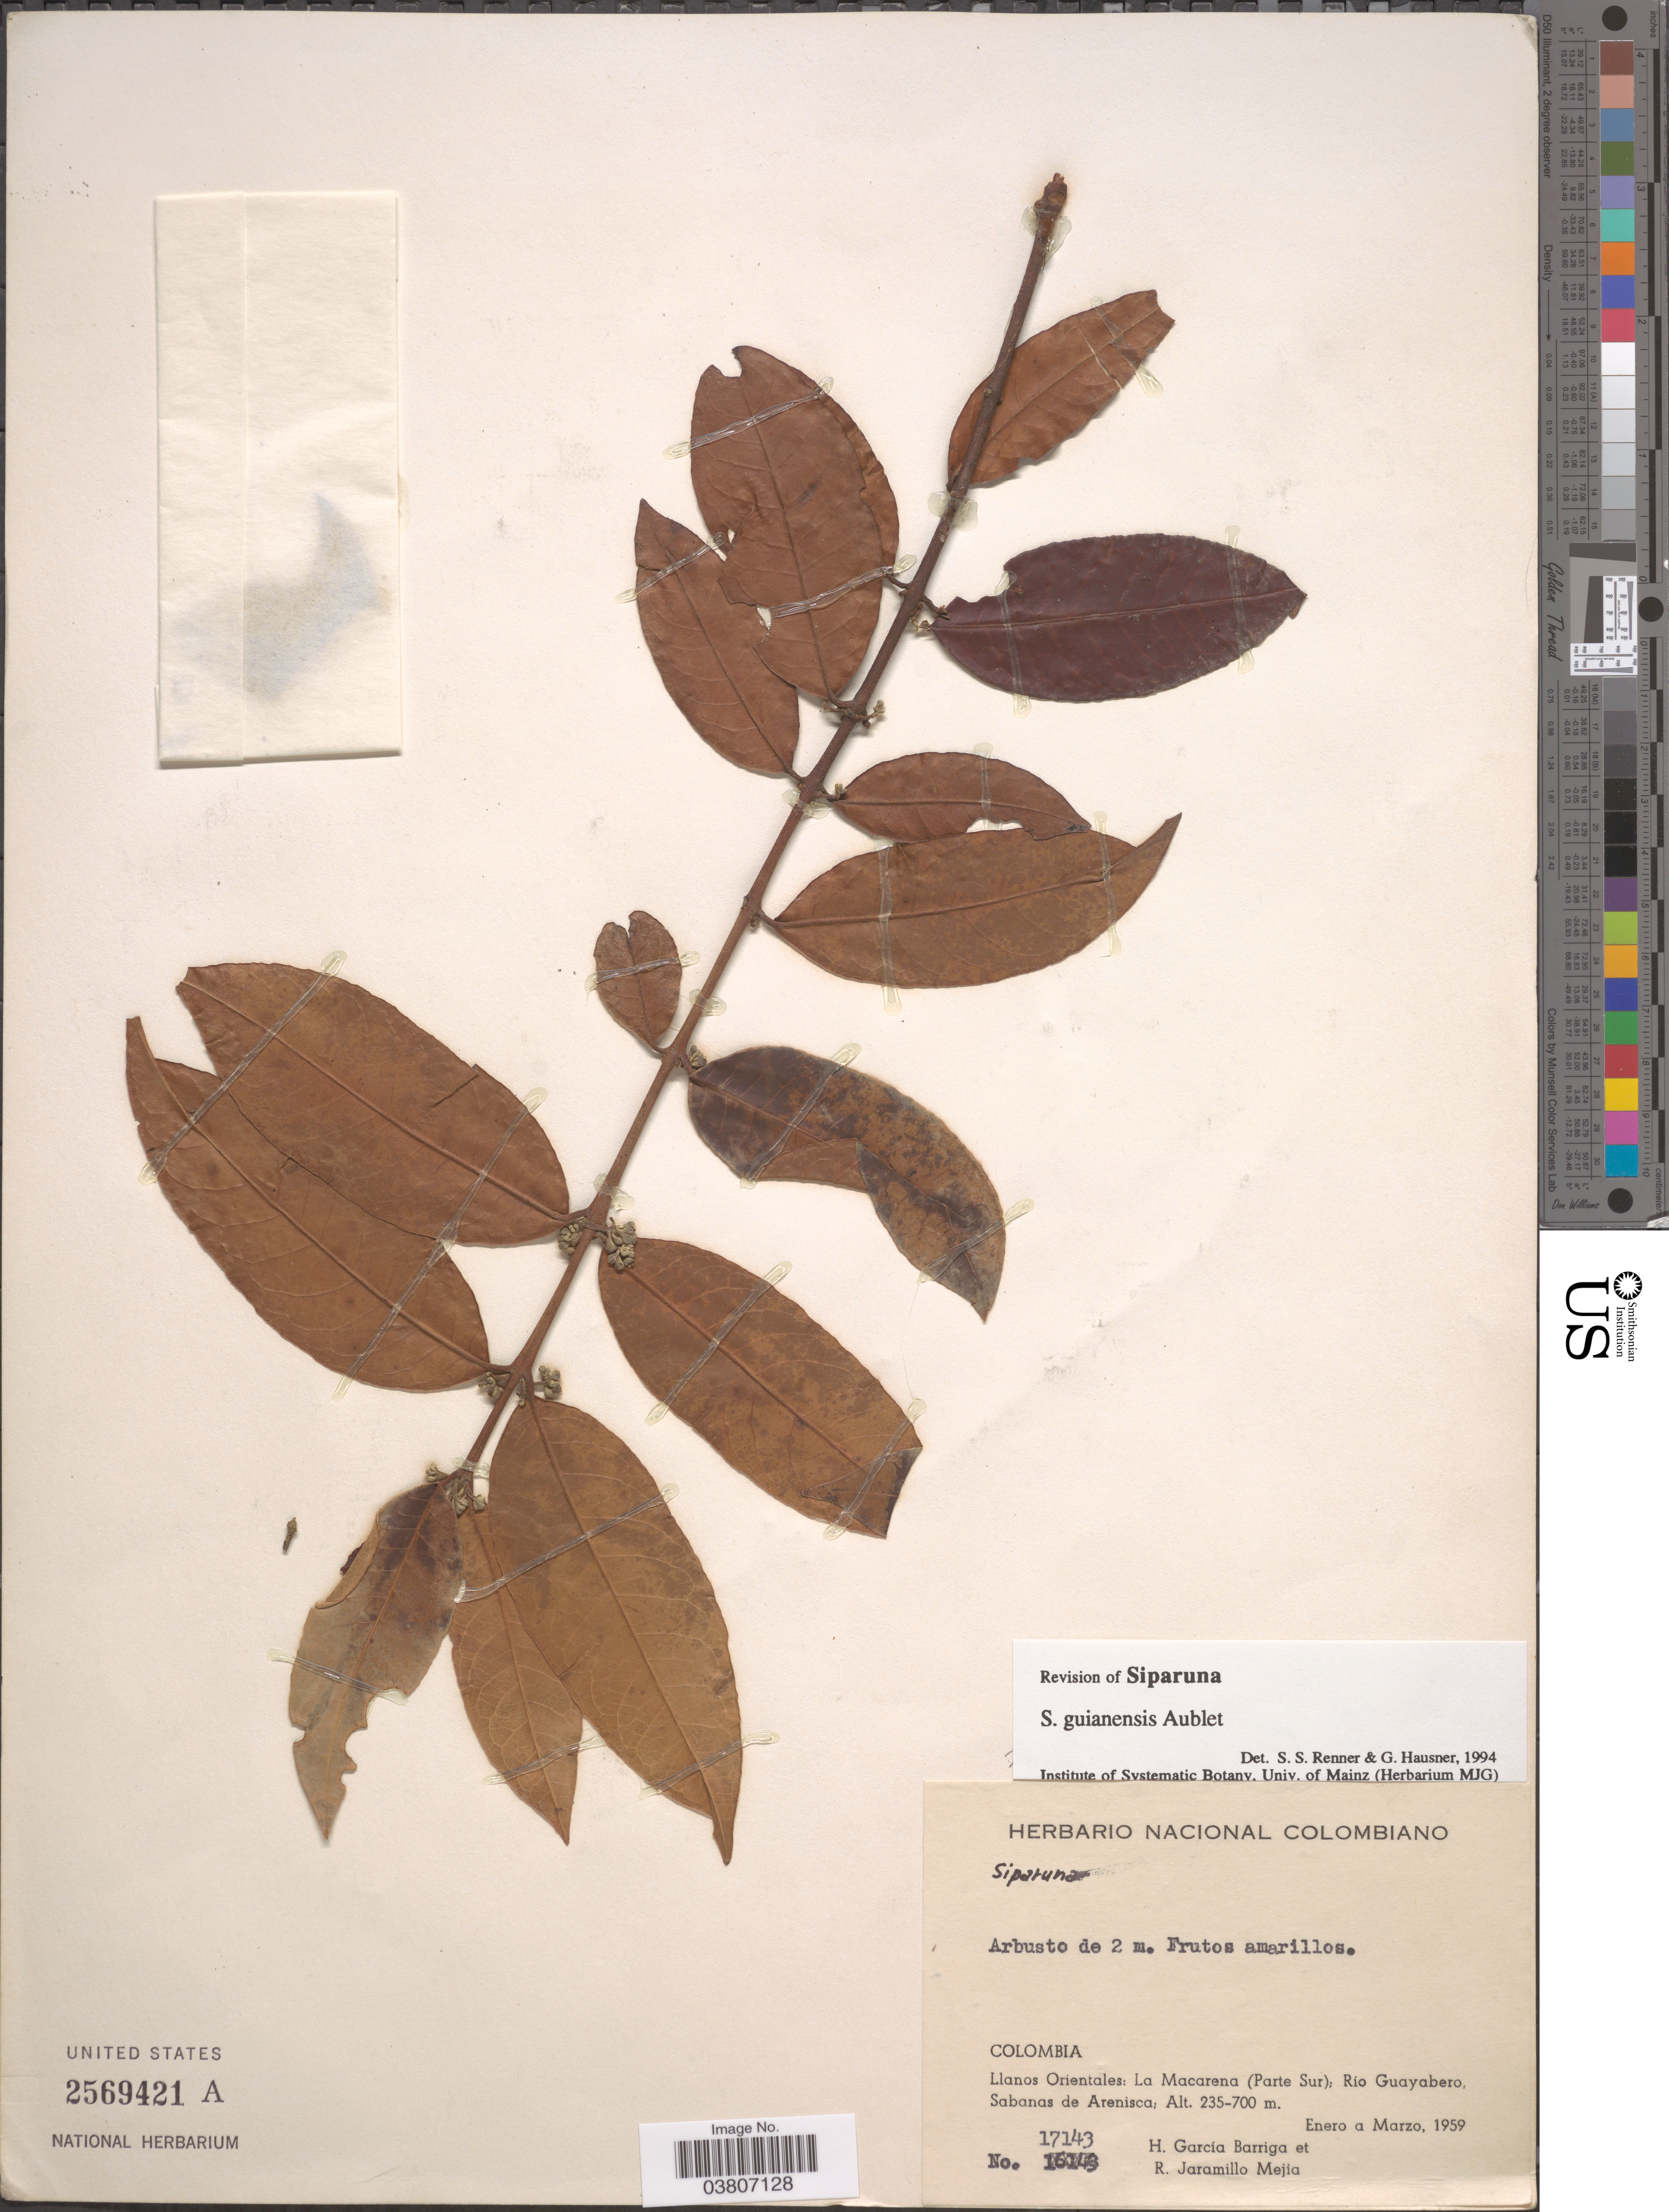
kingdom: Plantae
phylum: Tracheophyta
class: Magnoliopsida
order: Laurales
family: Siparunaceae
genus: Siparuna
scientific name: Siparuna guianensis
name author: Aubl.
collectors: H. García Barriga & R. Mejia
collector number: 17143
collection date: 1959-01/1959-03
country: Colombia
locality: Llanos Orientales: La Macarena (Parte Sur), Rio Guayabero, Sabanas de Arenisca.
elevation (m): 235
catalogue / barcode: US 2569421A